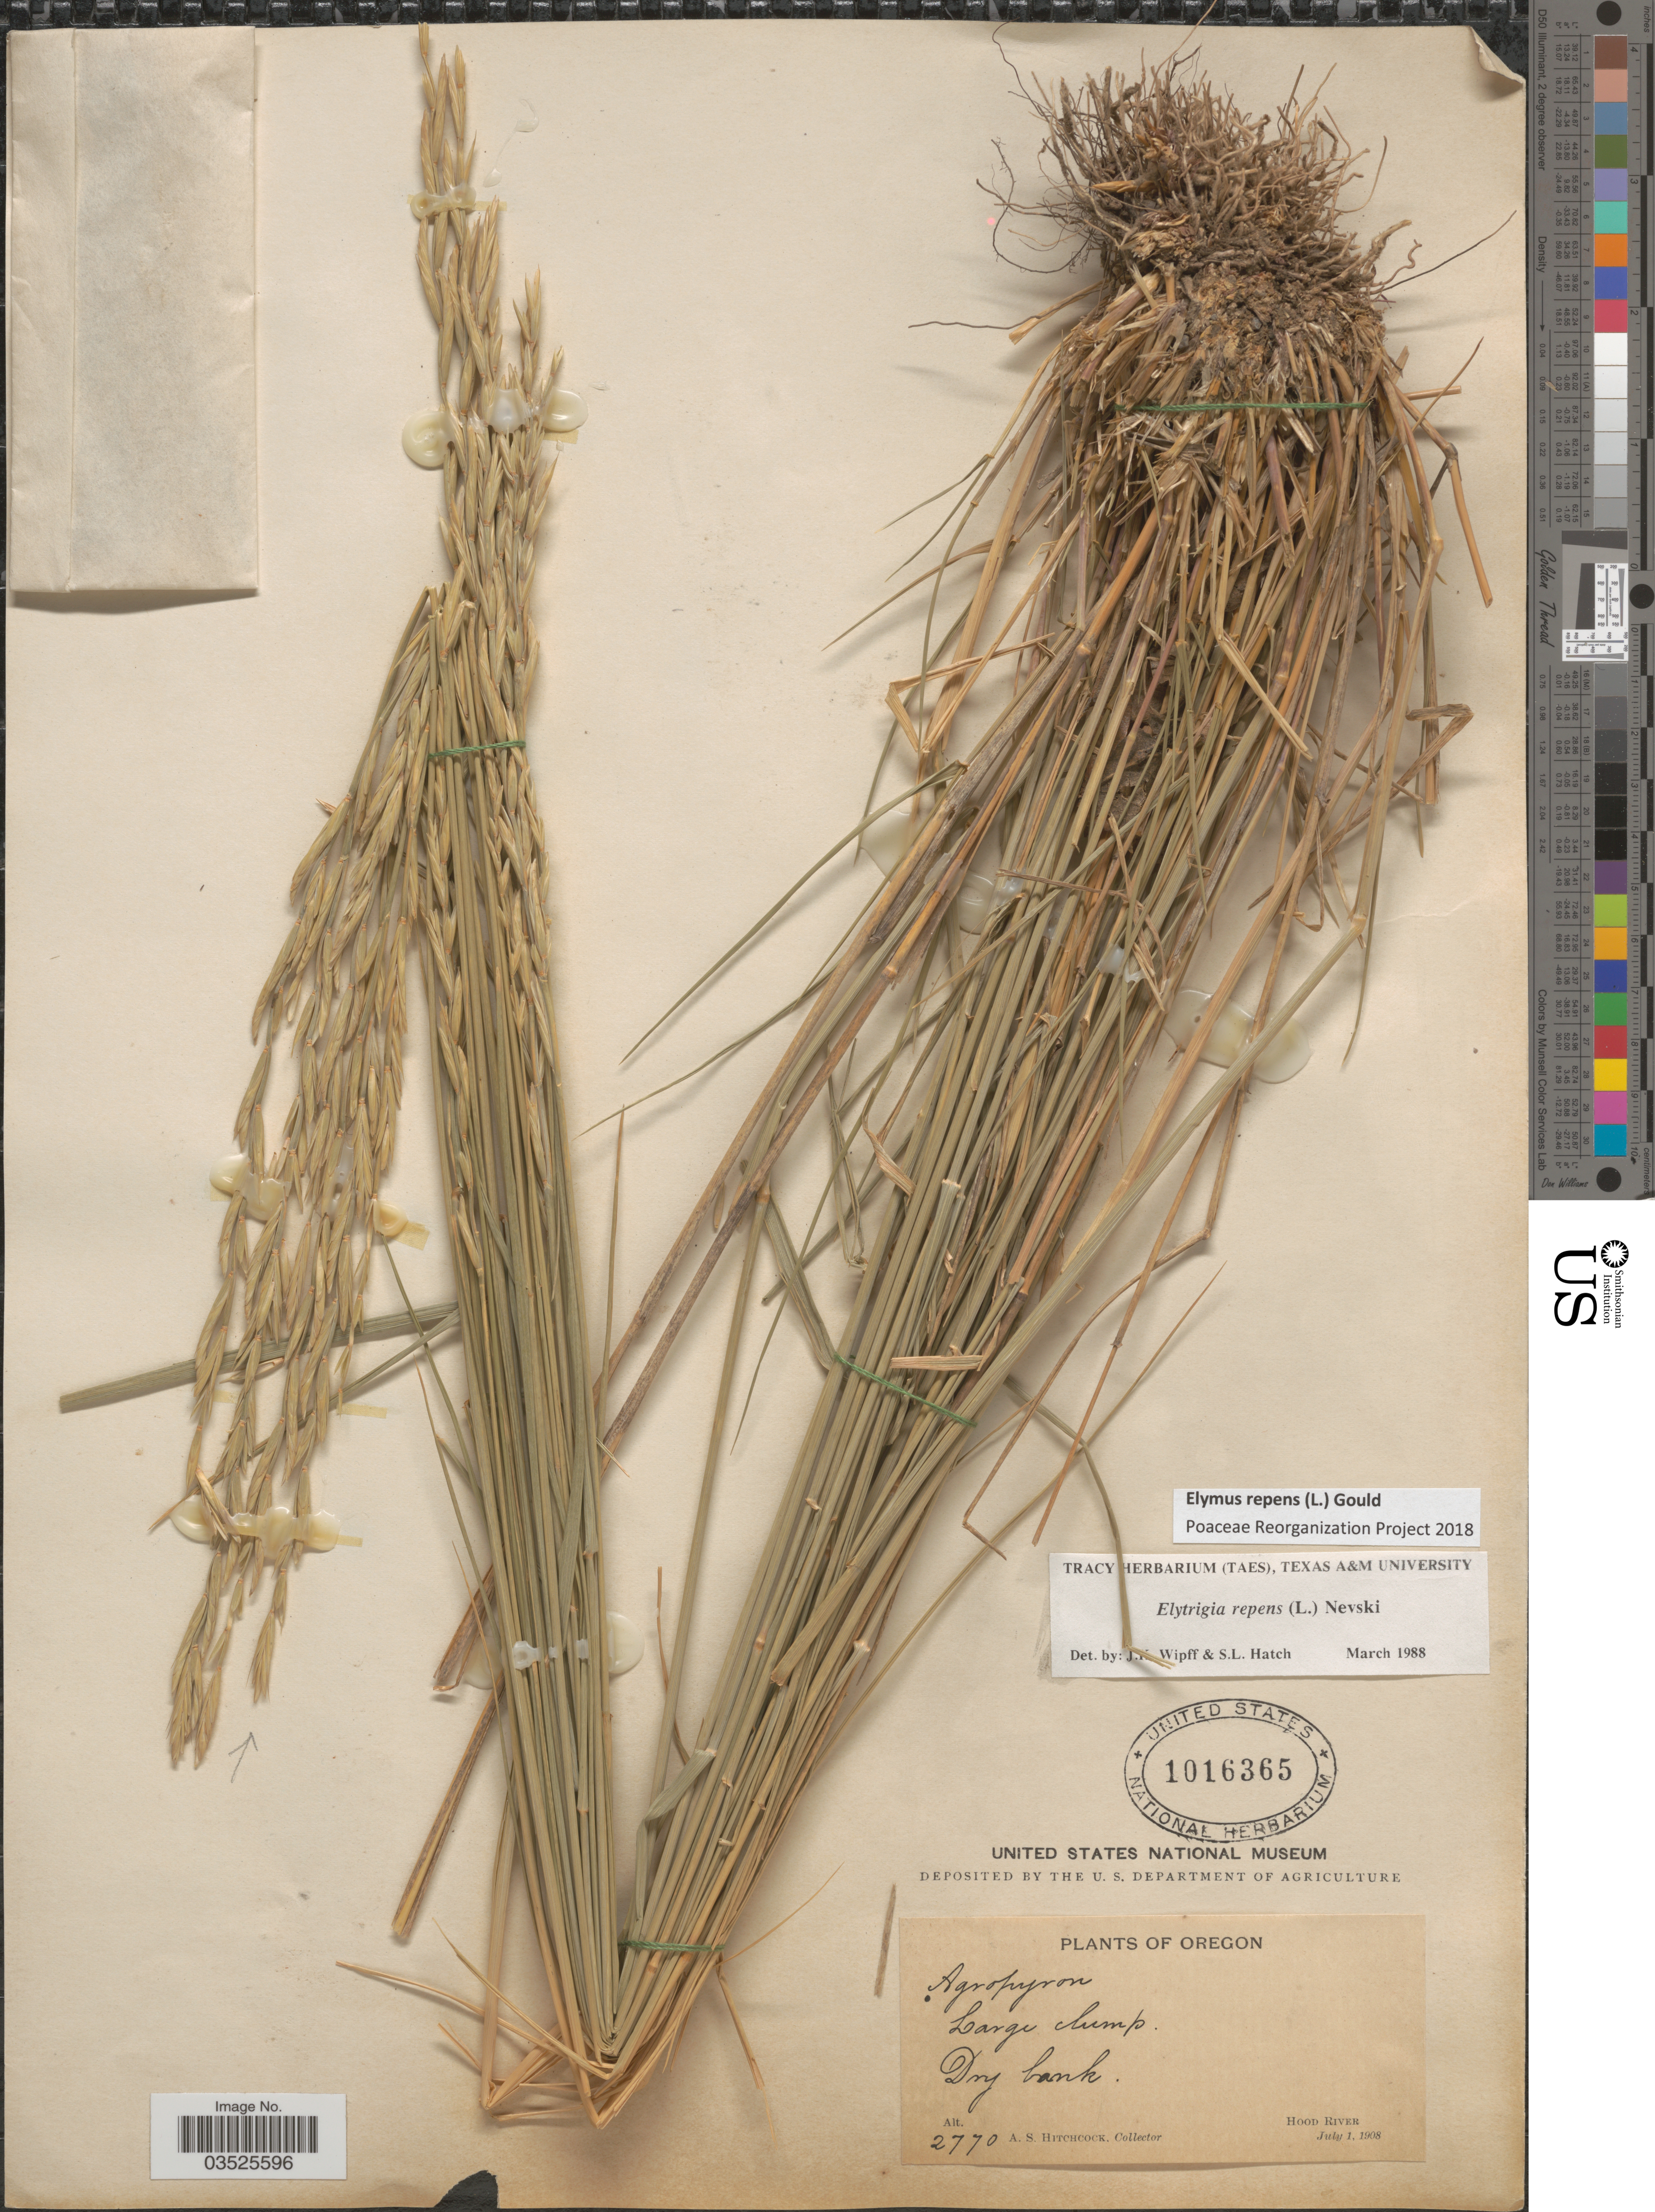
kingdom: Plantae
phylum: Tracheophyta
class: Liliopsida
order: Poales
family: Poaceae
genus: Elymus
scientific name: Elymus repens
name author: (L.) Gould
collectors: A. S. Hitchcock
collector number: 2770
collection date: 1908-07-01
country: United States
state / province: Oregon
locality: Large clump. Dry bank. Hood River.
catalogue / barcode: US 1016365